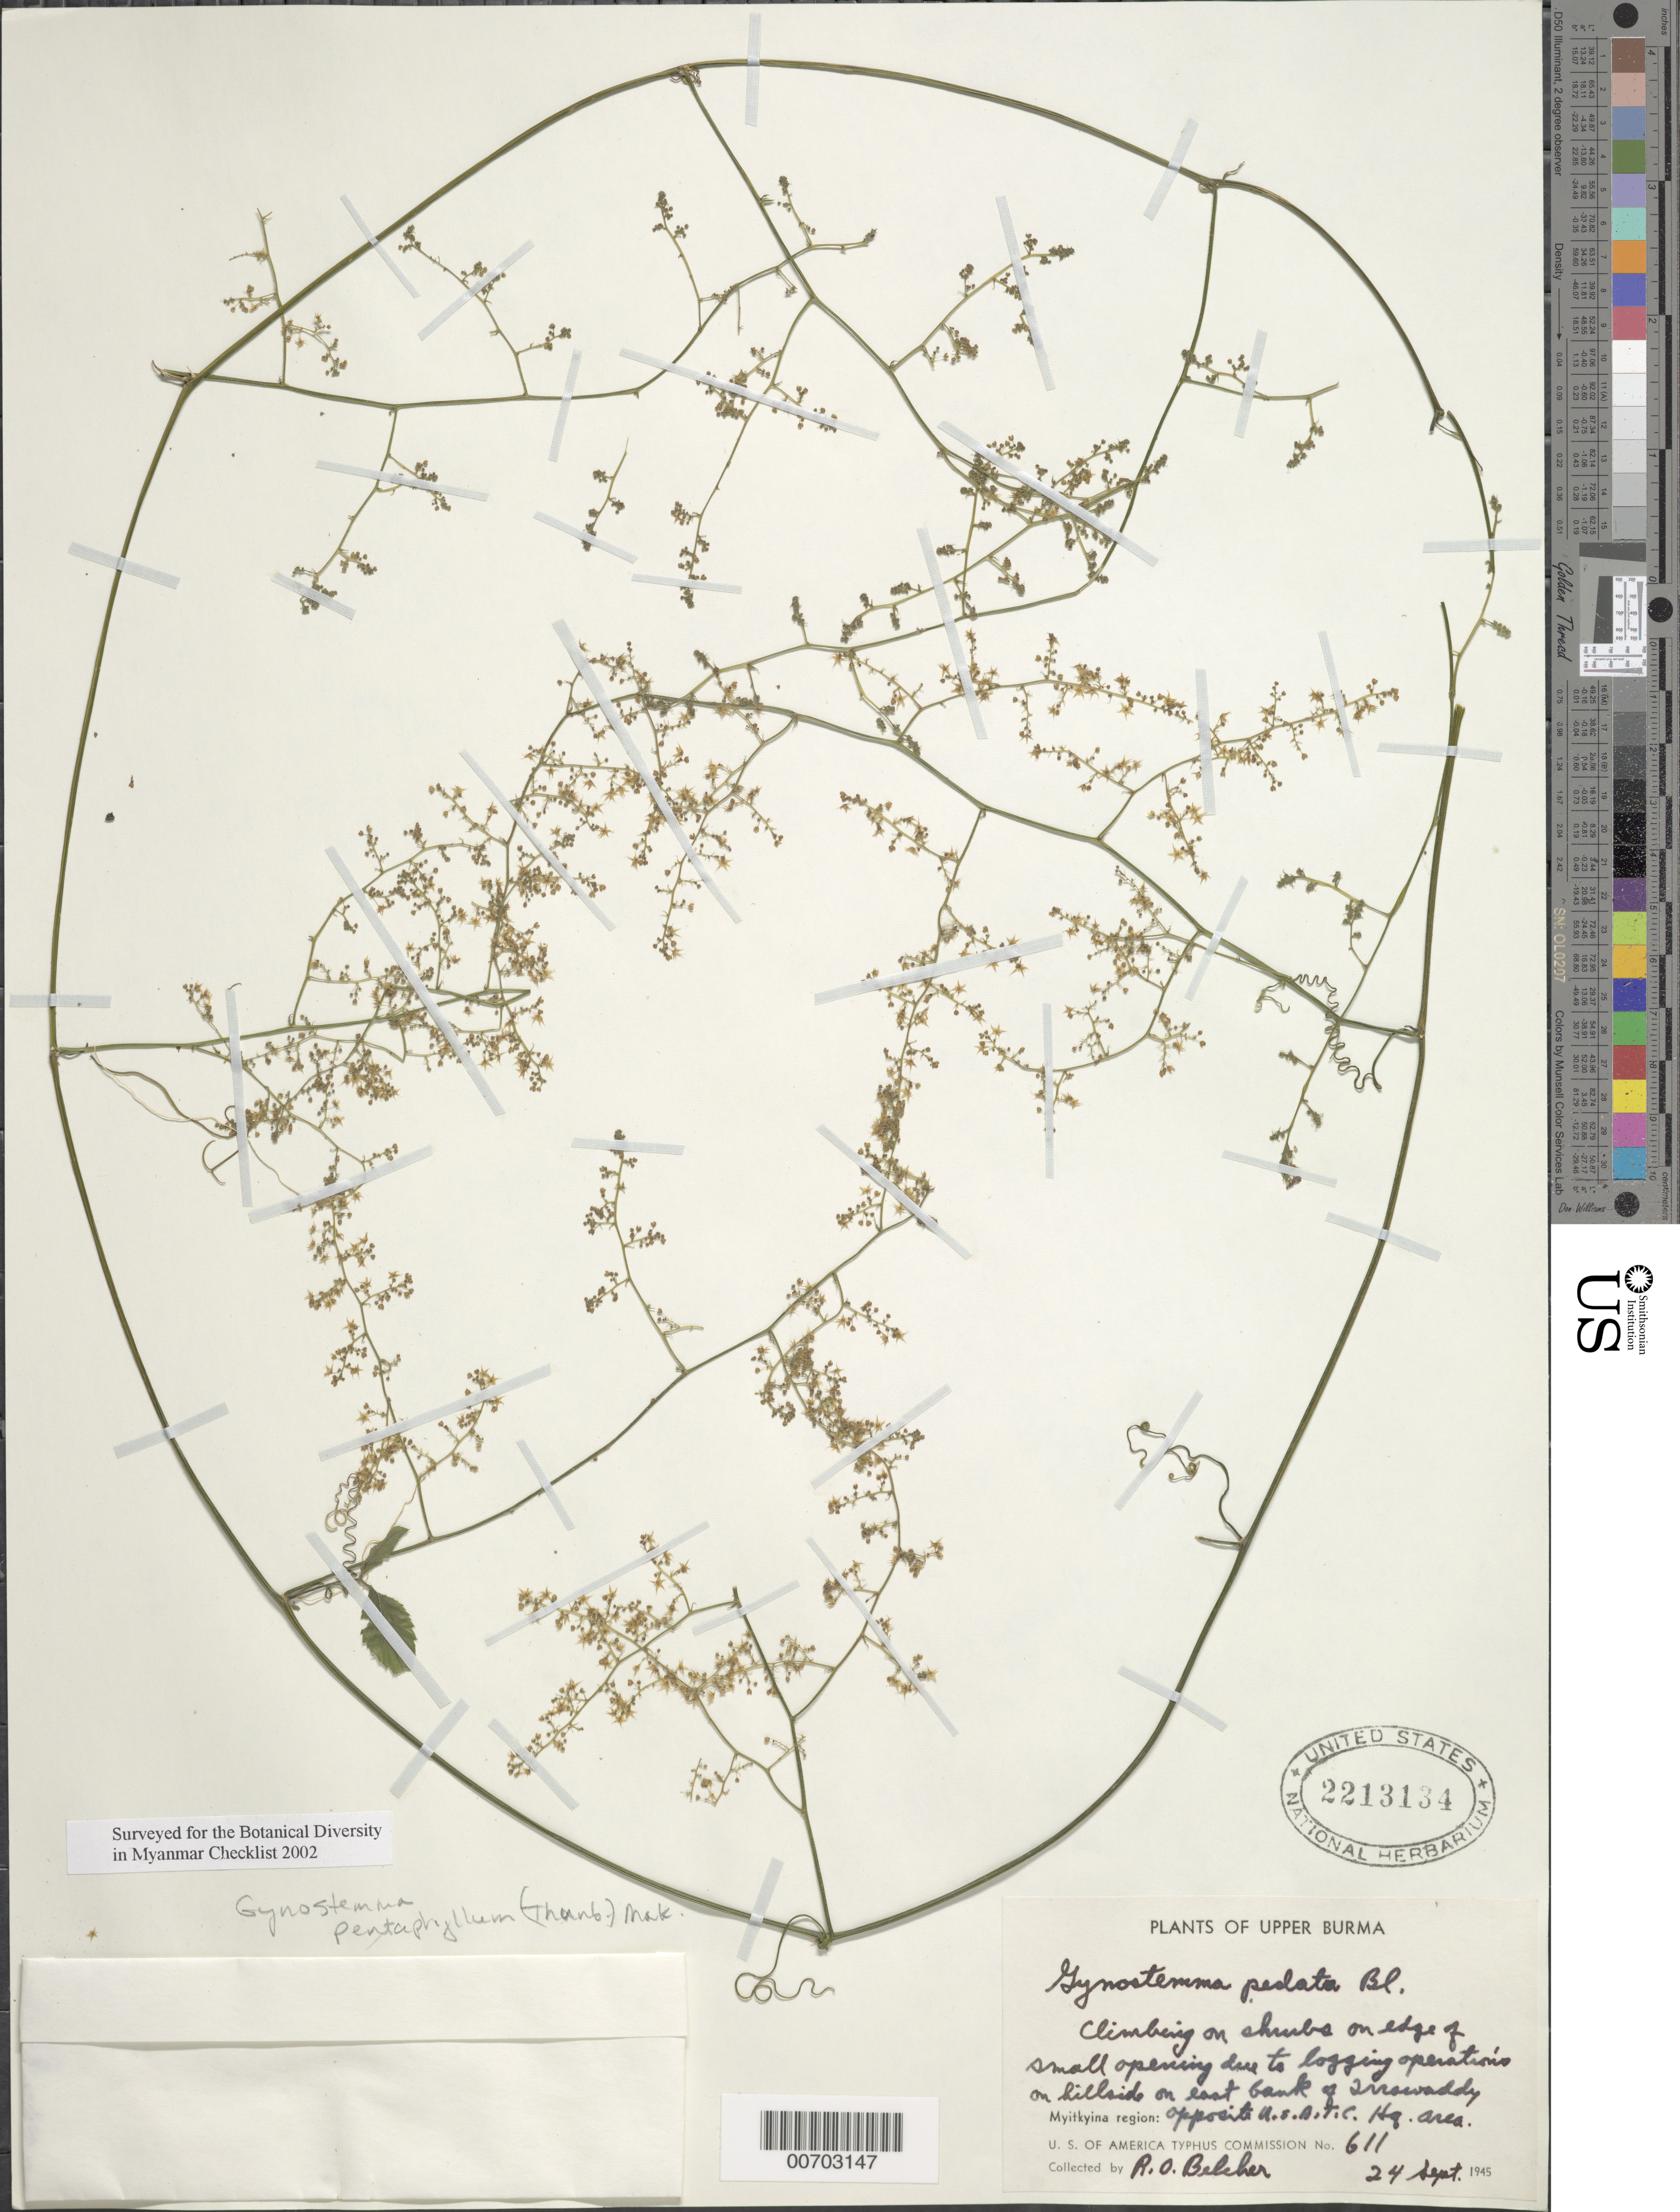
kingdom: Plantae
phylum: Tracheophyta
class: Magnoliopsida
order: Cucurbitales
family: Cucurbitaceae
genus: Gynostemma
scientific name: Gynostemma pentaphyllum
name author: (Thunb.) Makino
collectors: R. Belcher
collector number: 611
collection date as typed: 24 Sep 1945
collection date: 1945-09-24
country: Myanmar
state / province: Kachin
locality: Myitkyina, East bank of Irrawaddy, opp. U.S.A.T.C. Hq.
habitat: Opening in logging operation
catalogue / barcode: US 2213134